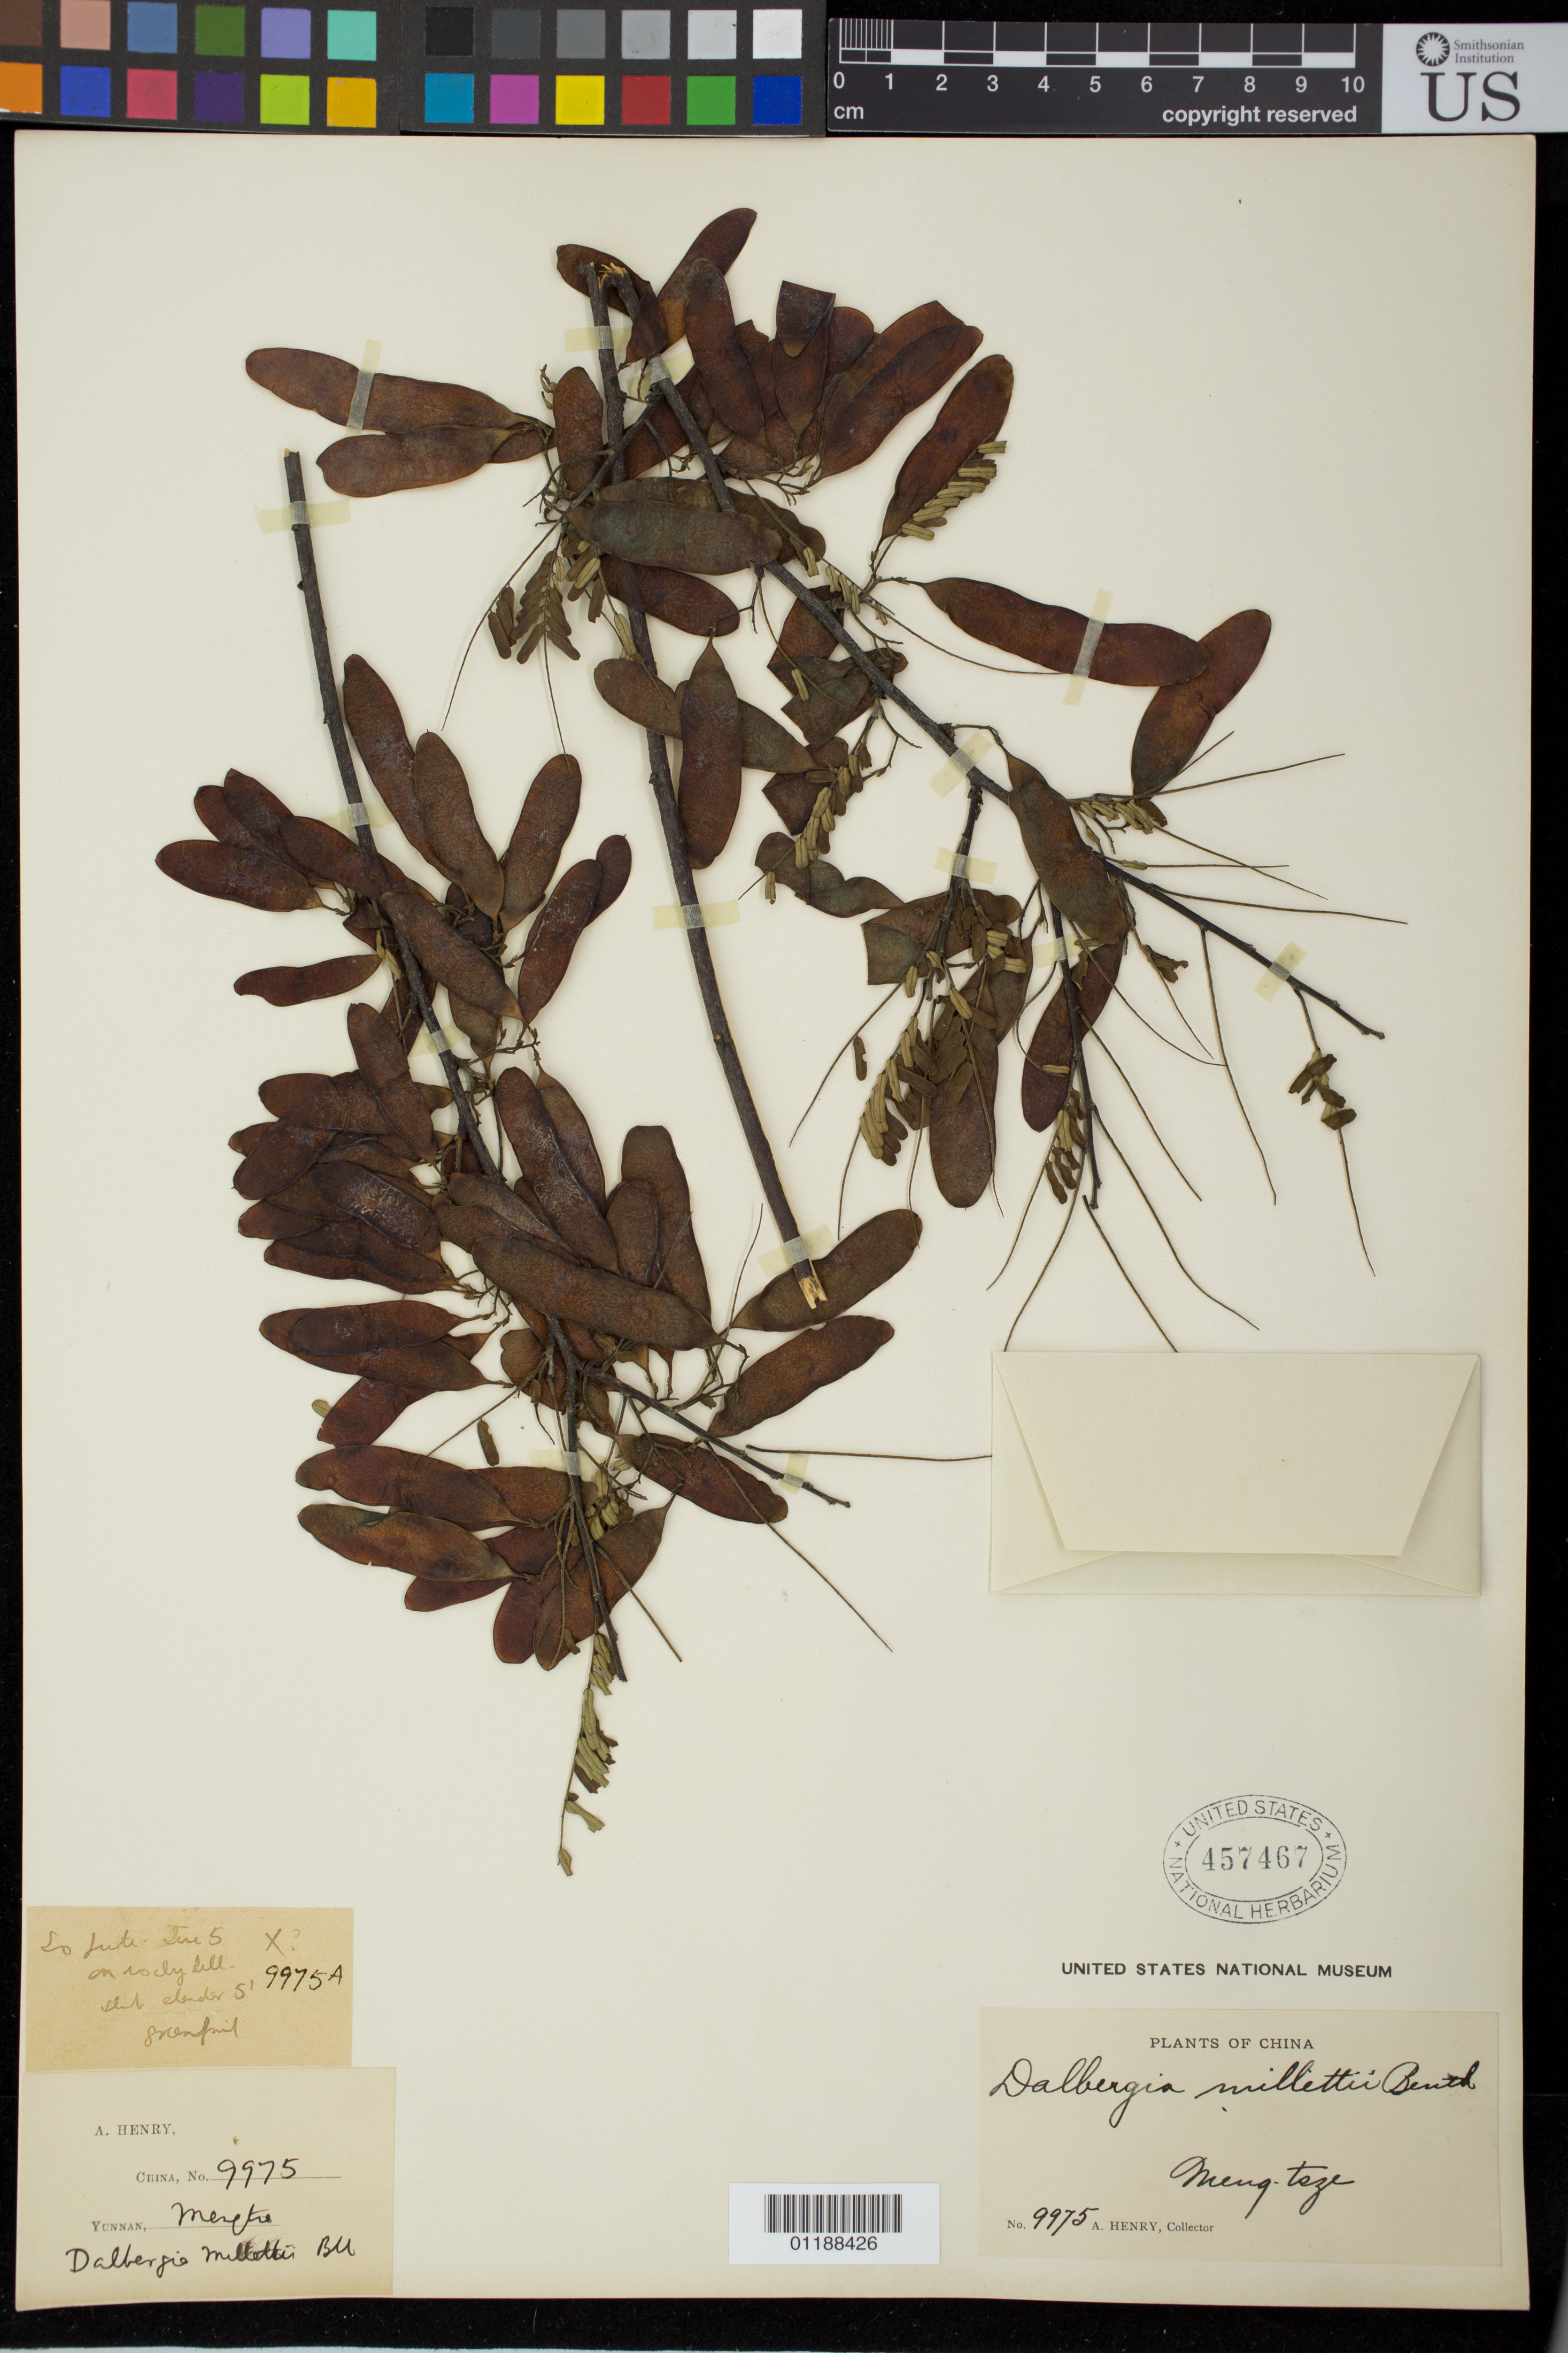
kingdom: Plantae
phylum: Tracheophyta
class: Magnoliopsida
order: Fabales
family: Fabaceae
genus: Dalbergia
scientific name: Dalbergia mimosoides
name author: Franch.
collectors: A. Henry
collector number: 9975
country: China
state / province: Yunnan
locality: Meng-Tsze; on rocky hill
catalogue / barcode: US 457467